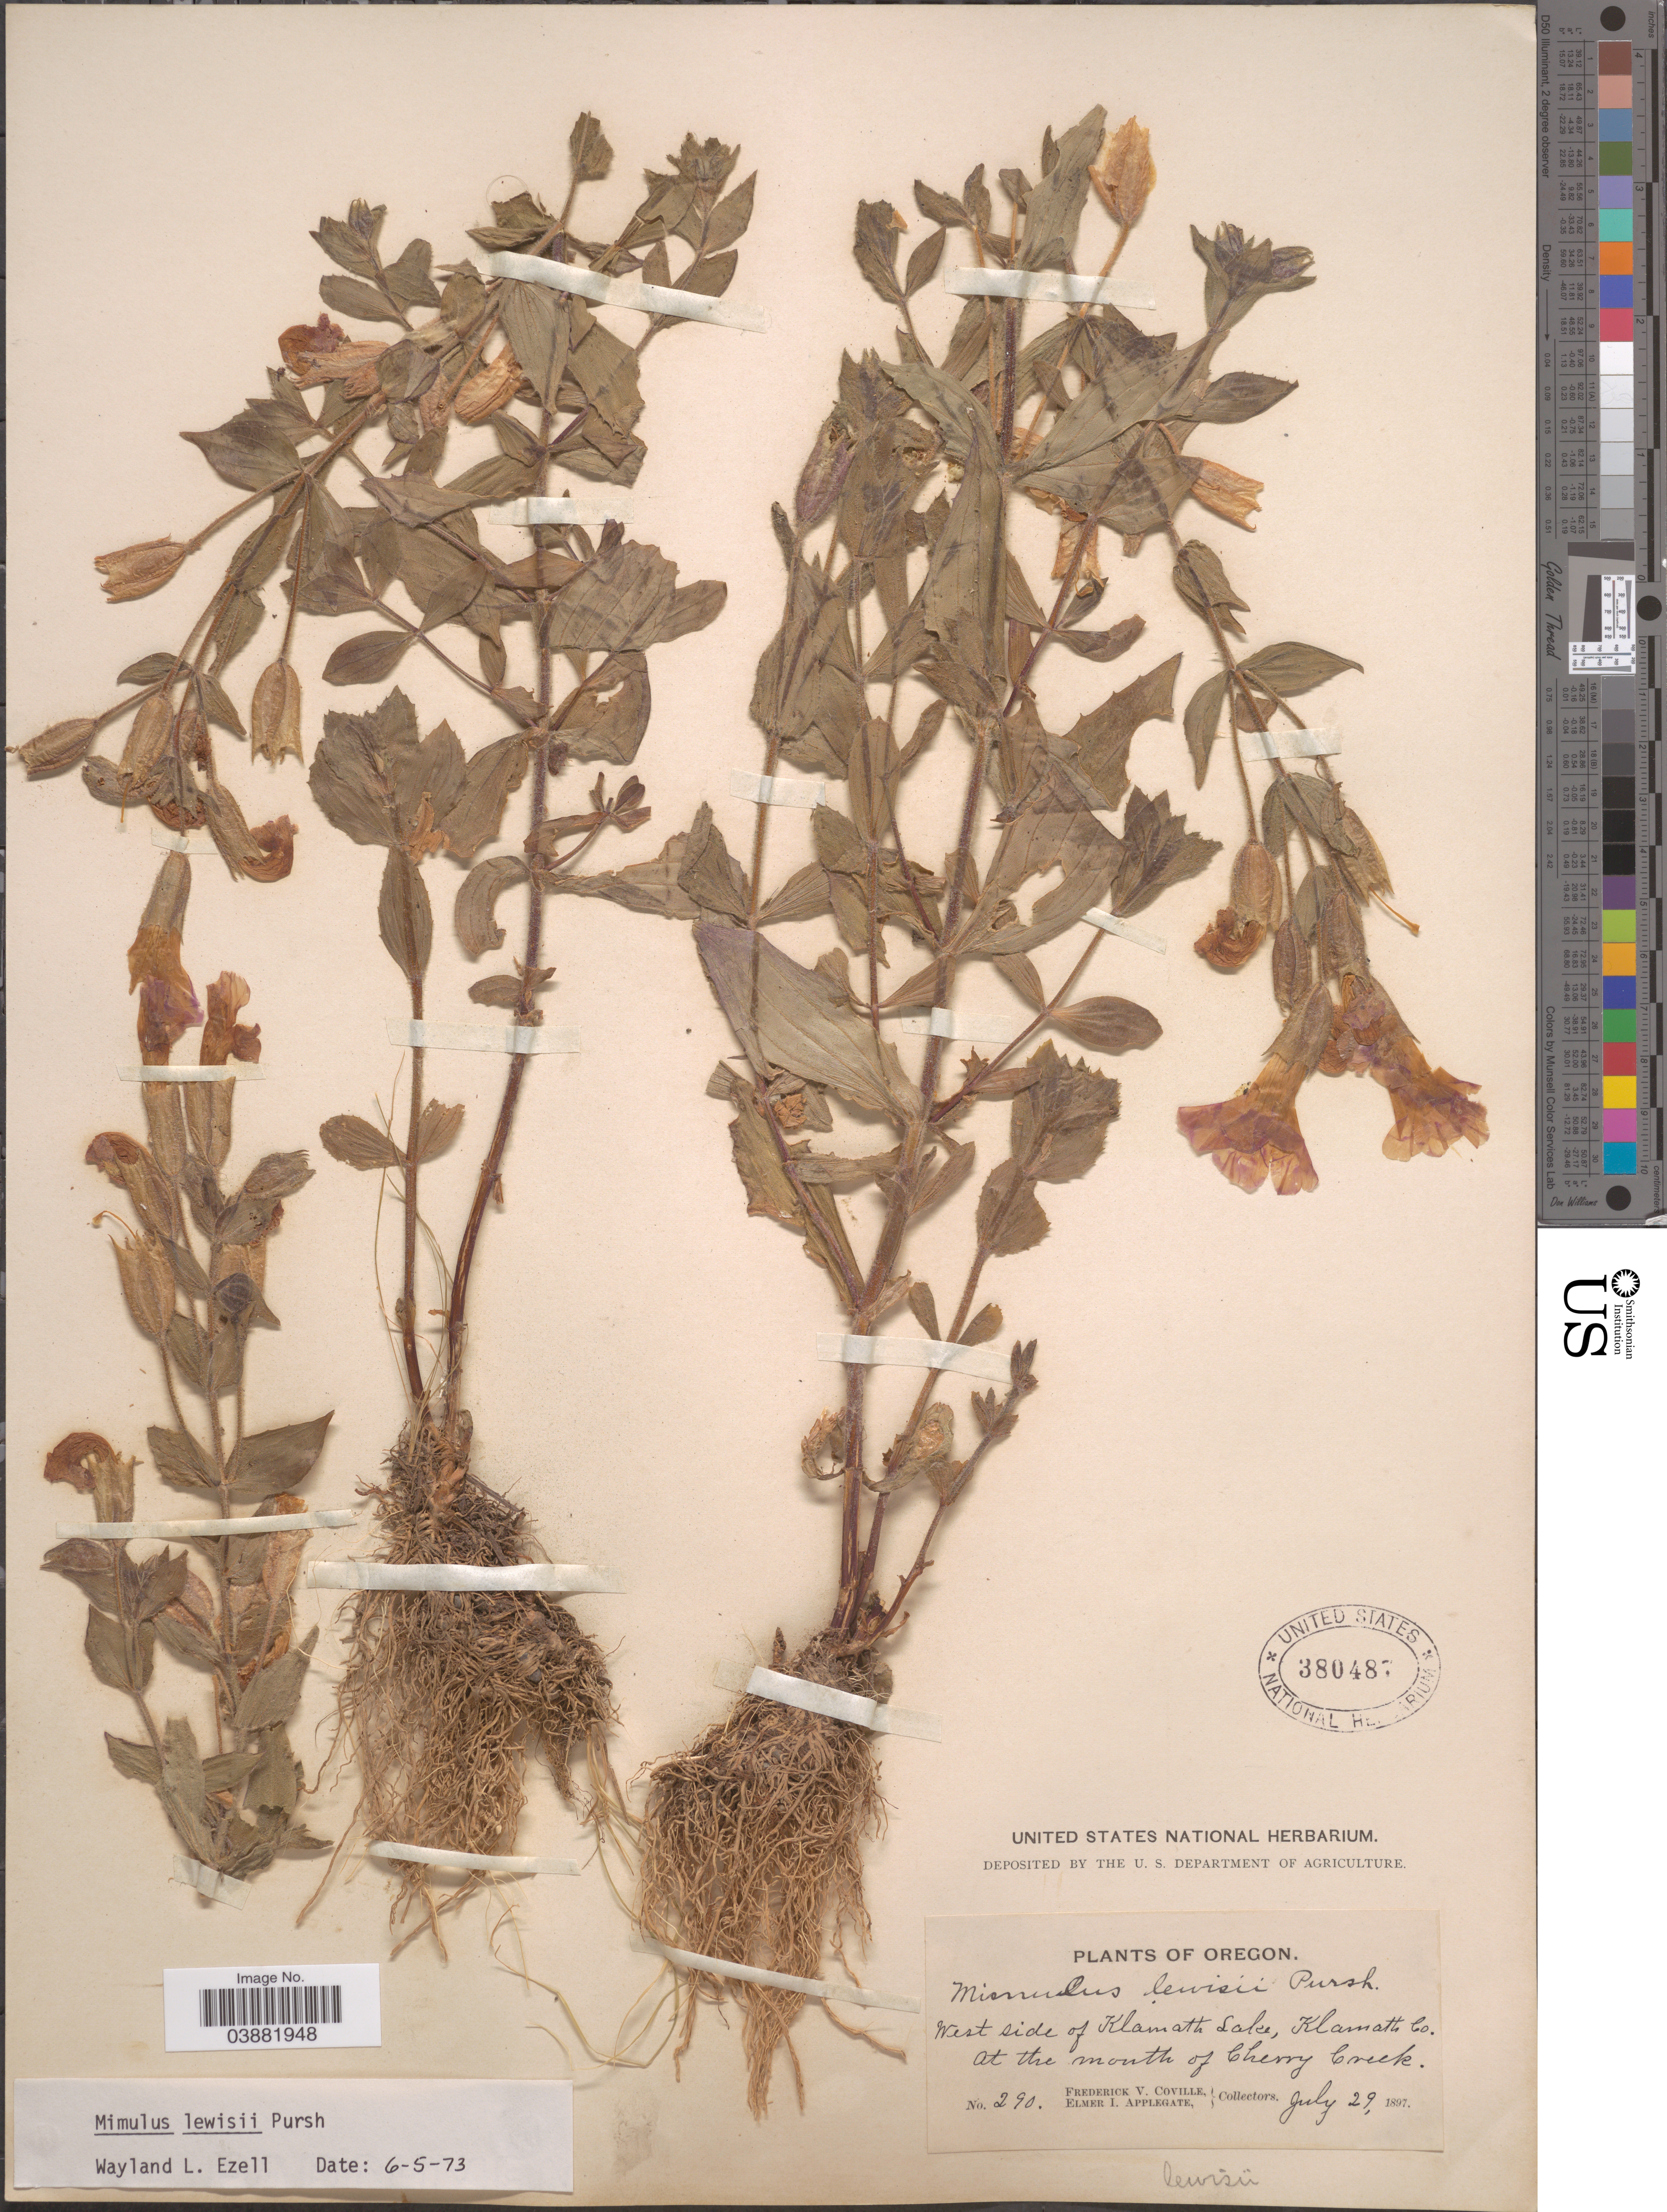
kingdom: Plantae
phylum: Tracheophyta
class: Magnoliopsida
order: Lamiales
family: Phrymaceae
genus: Mimulus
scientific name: Mimulus lewisii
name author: Pursh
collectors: F. V. Coville & E. I. Applegate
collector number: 290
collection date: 1897-07-29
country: United States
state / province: Oregon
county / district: Klamath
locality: West side of Klamath Lake, Klamath Co. At the mouth of Cherry Creek.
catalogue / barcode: US 380487